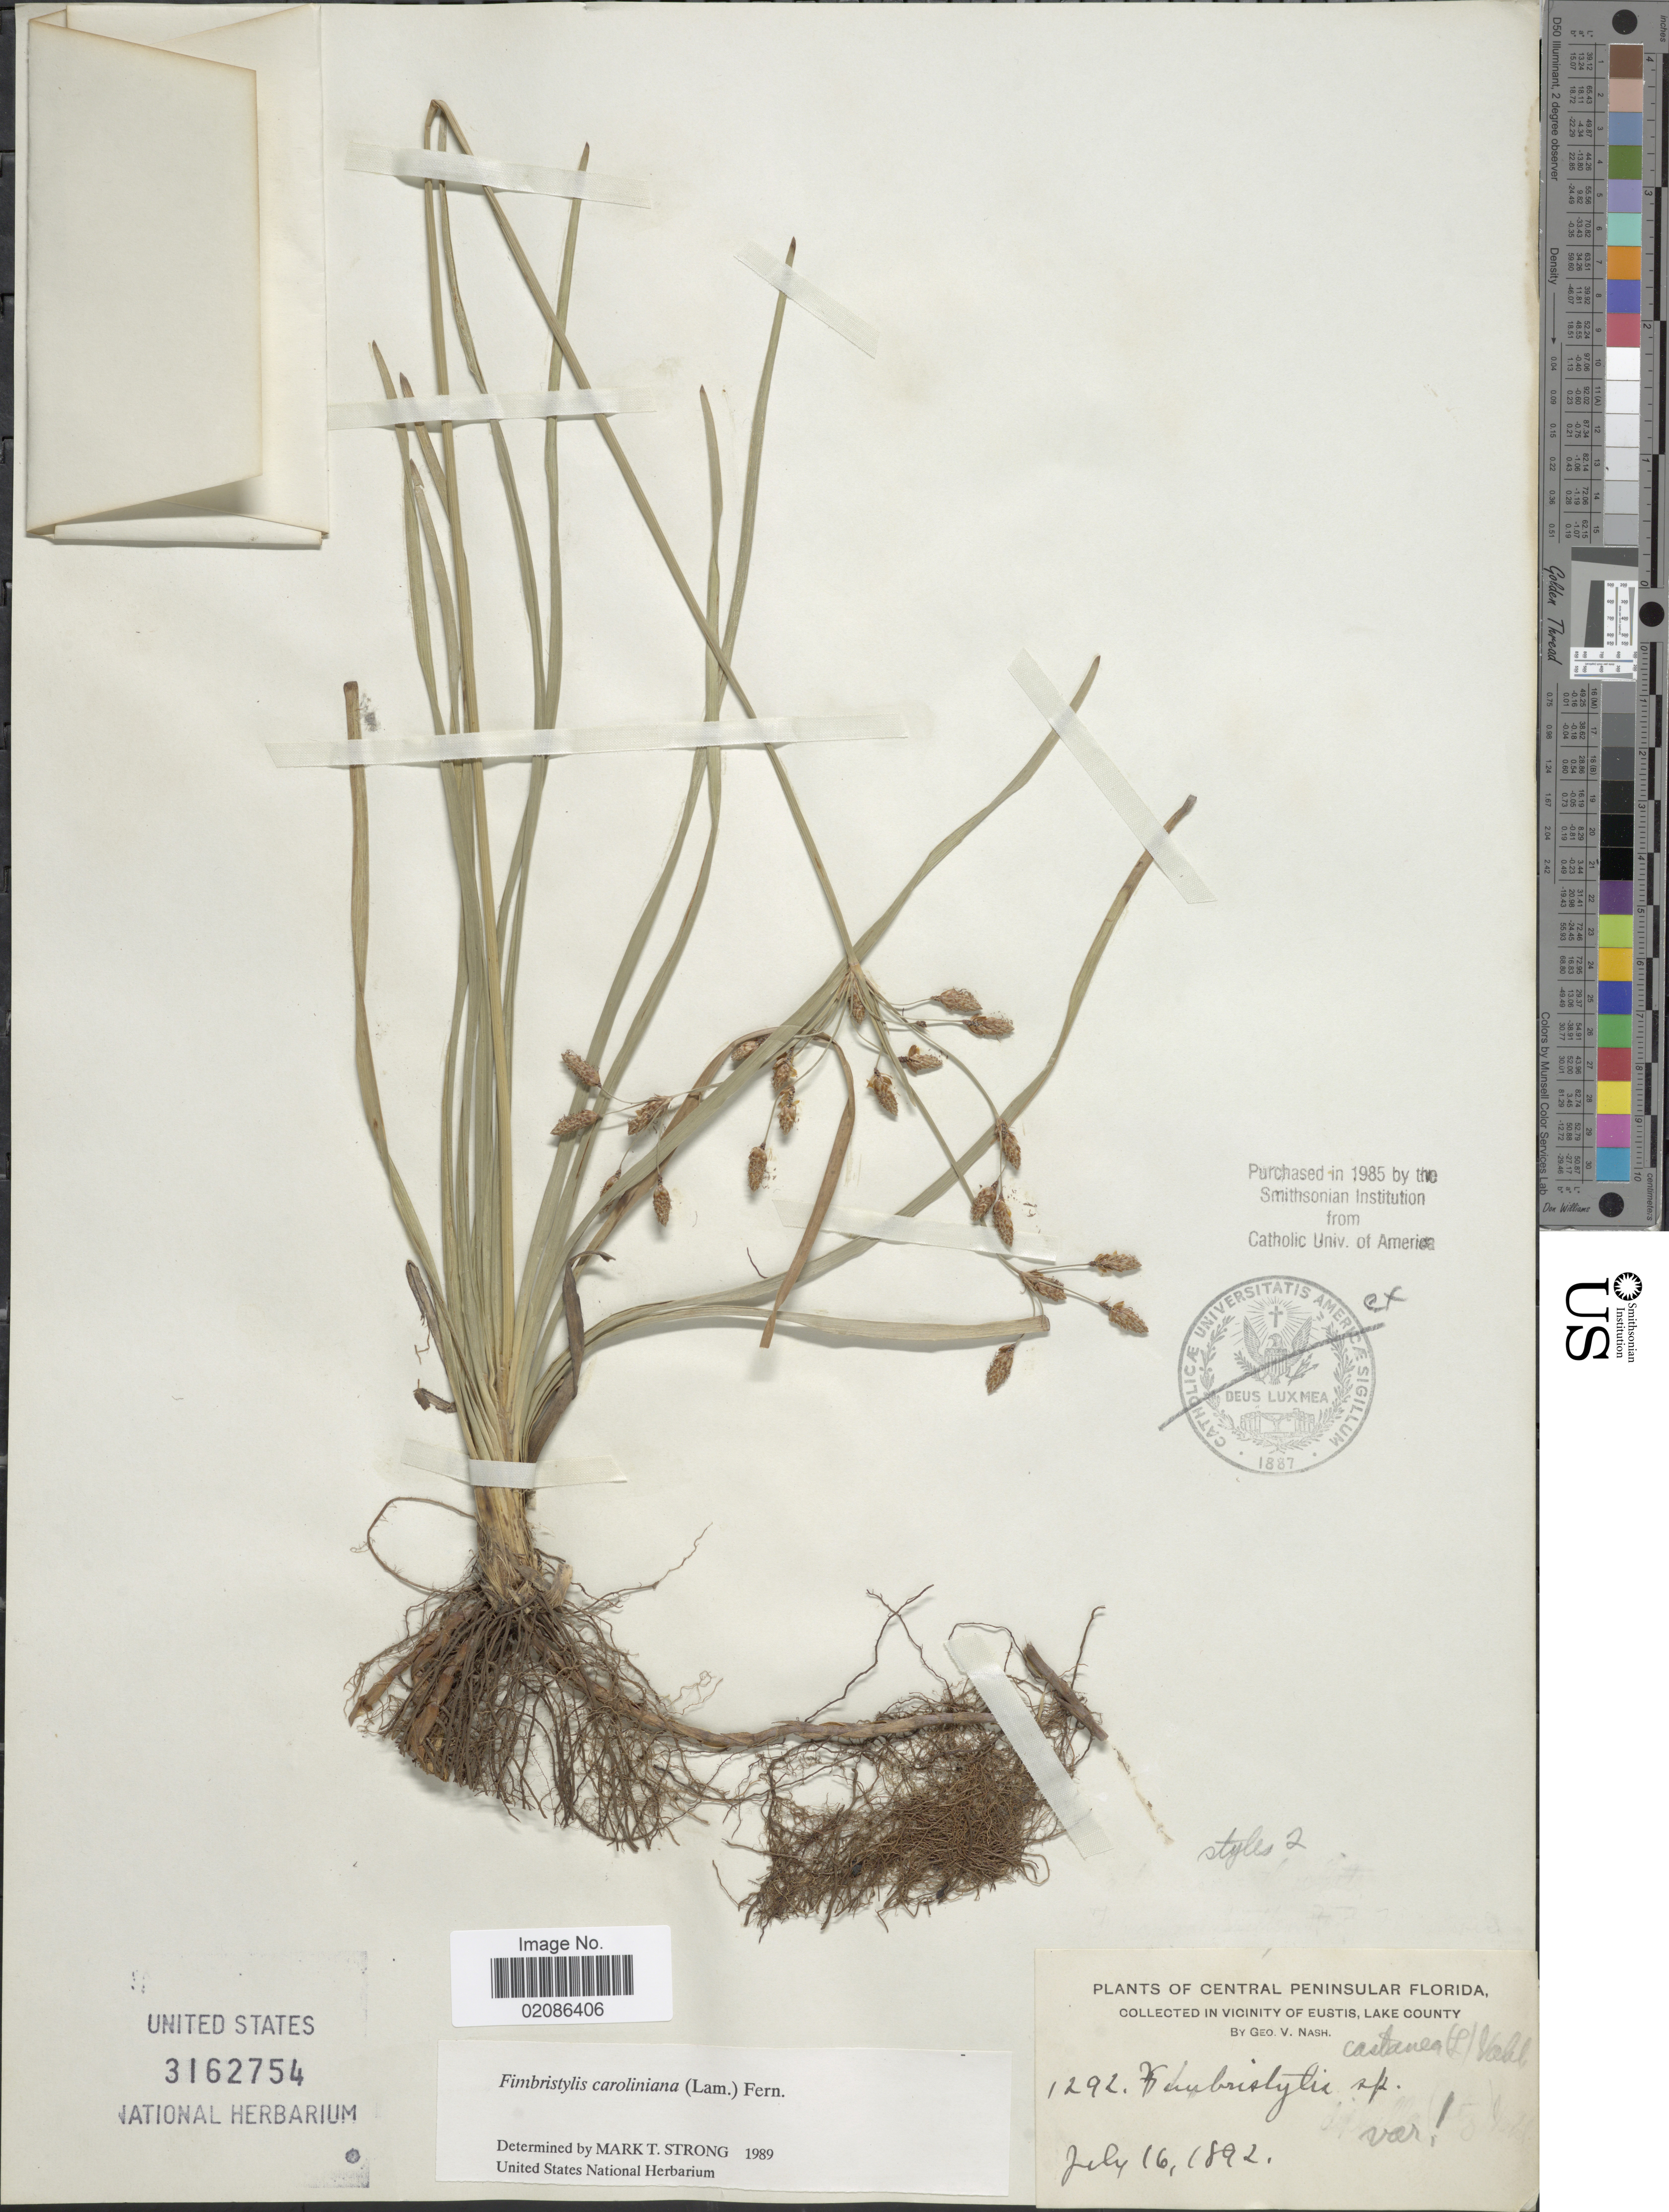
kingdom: Plantae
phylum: Tracheophyta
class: Liliopsida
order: Poales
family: Cyperaceae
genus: Fimbristylis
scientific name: Fimbristylis caroliniana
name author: (Lam.) Fernald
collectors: G. V. Nash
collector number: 1292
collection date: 1892-07-16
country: United States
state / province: Florida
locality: Central Peninsular Florida, in Vicinity of Eustis, Lake County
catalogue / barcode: US 3162754